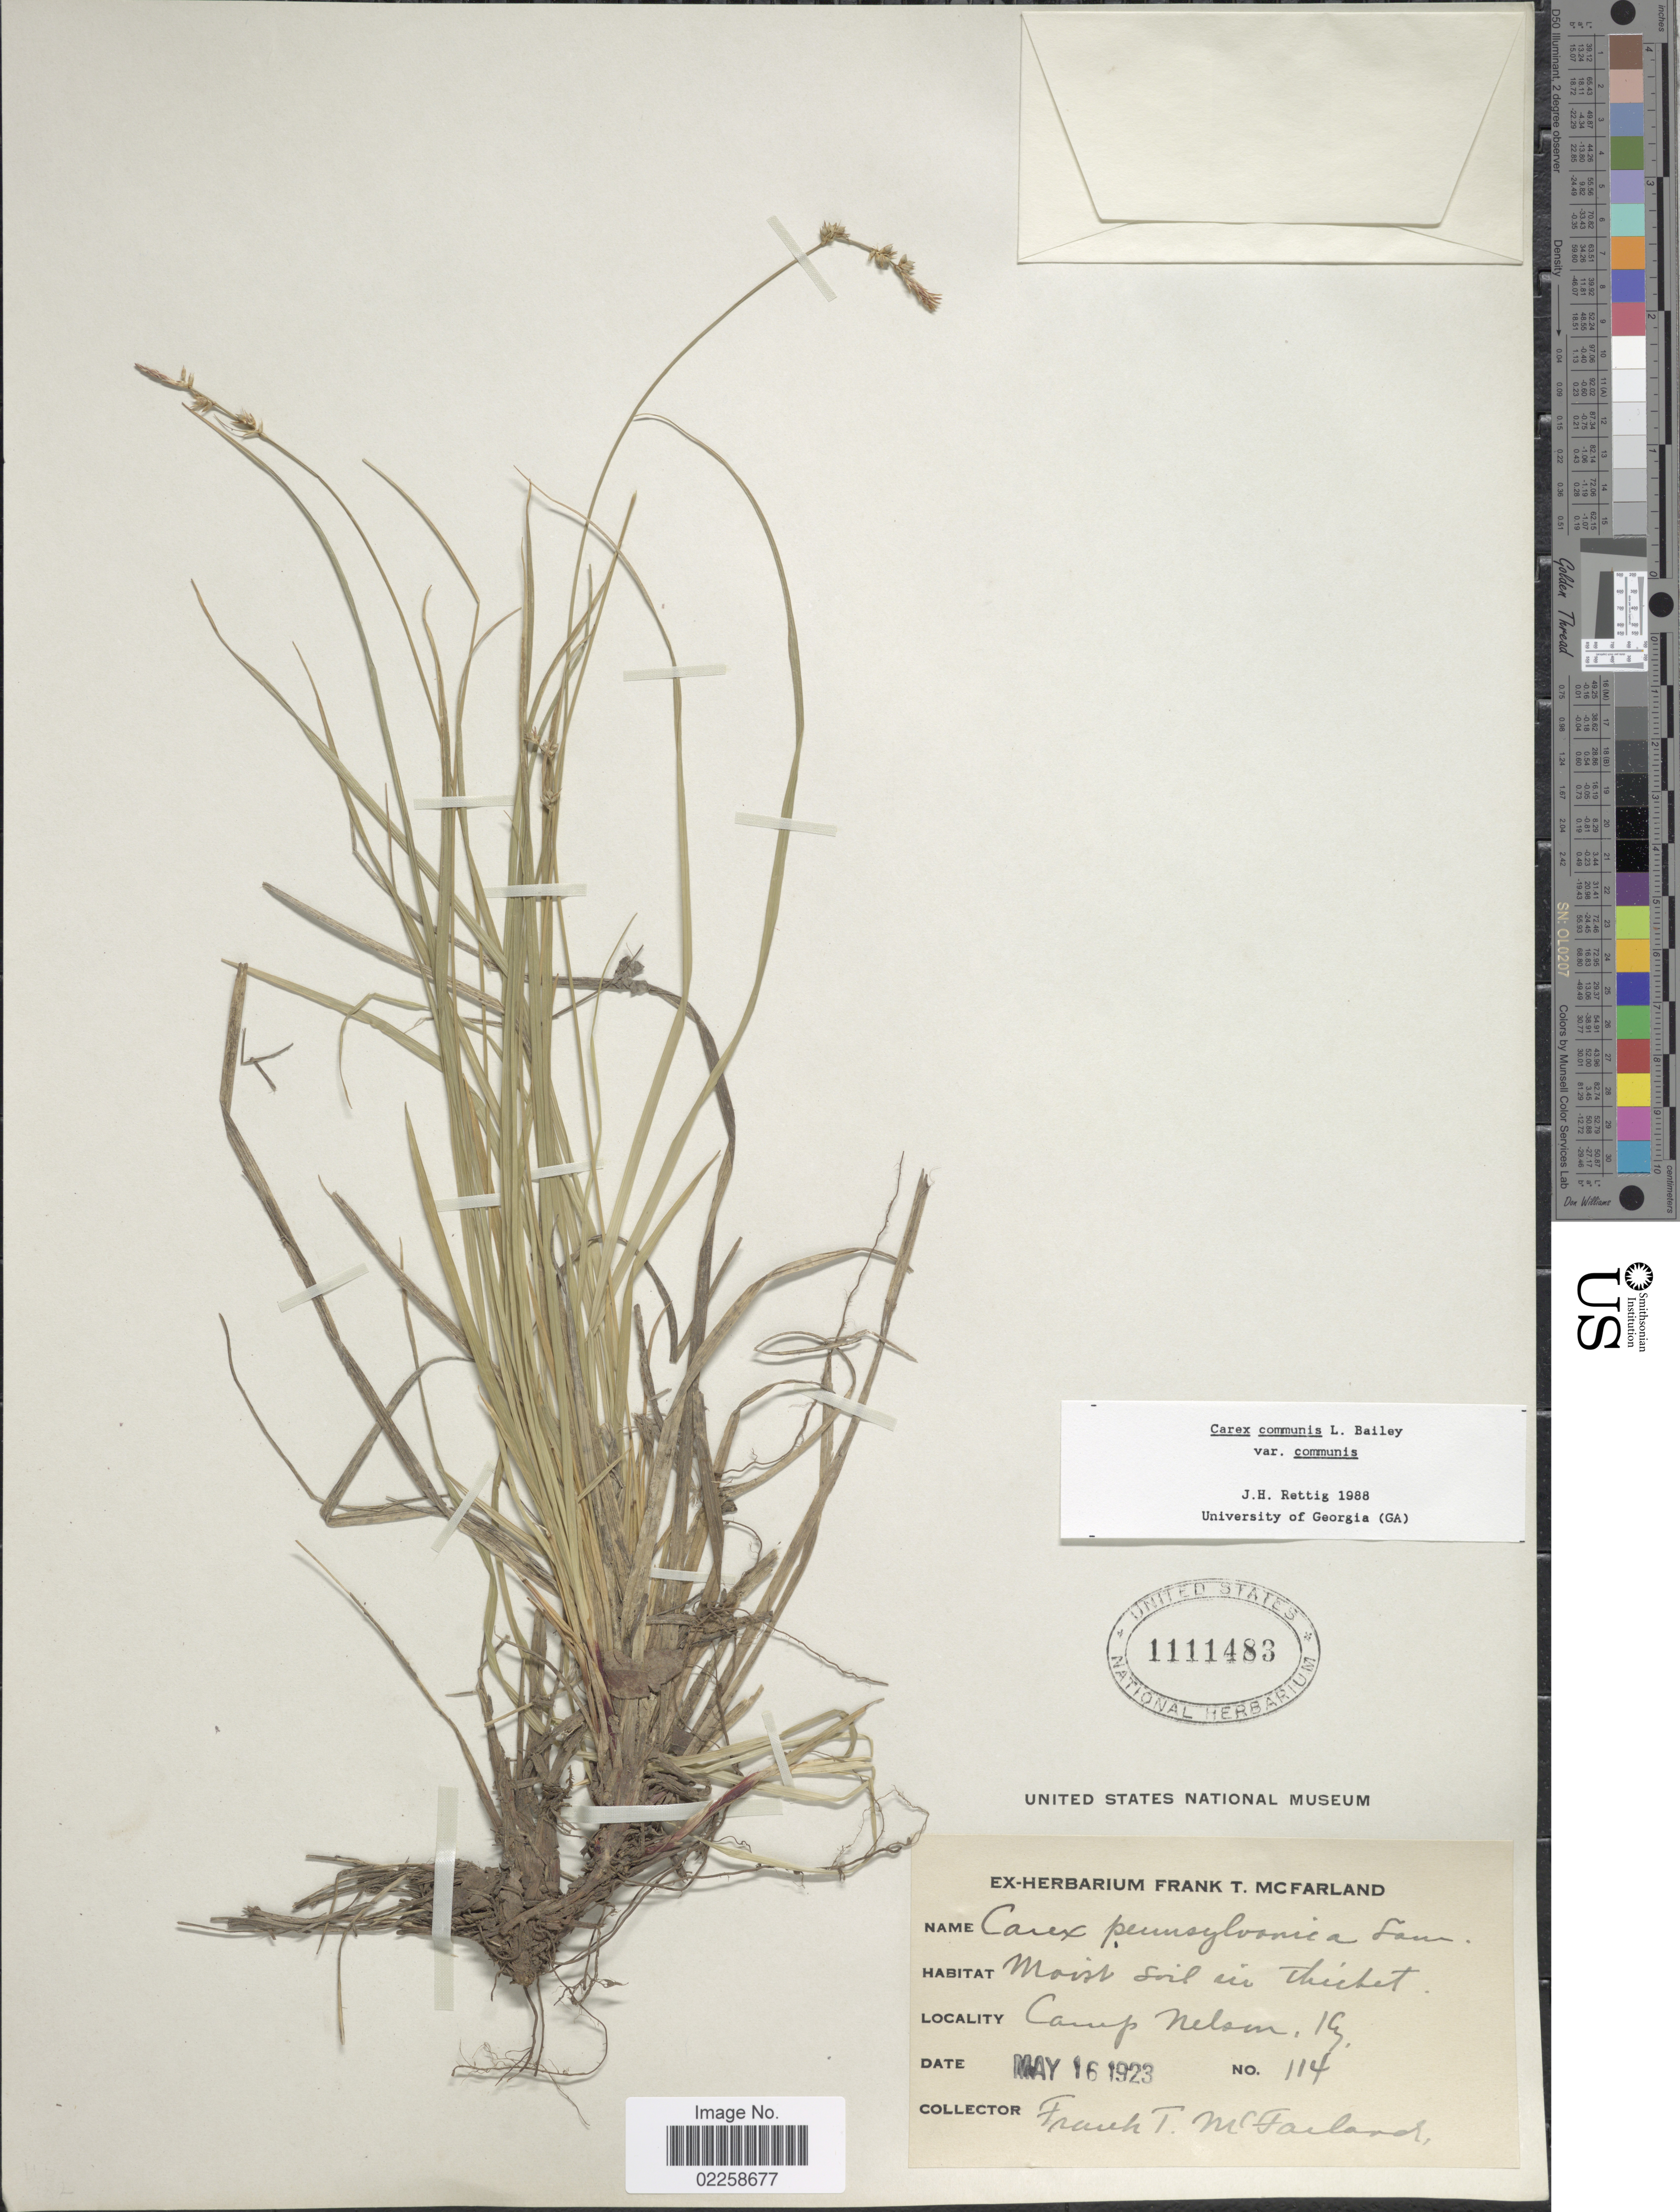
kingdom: Plantae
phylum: Tracheophyta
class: Liliopsida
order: Poales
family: Cyperaceae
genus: Carex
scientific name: Carex communis var. communis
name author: L.H. Bailey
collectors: E. C. Leonard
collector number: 114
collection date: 1923-05-16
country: United States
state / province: Kentucky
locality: Camp Nelson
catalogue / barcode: US 1111483